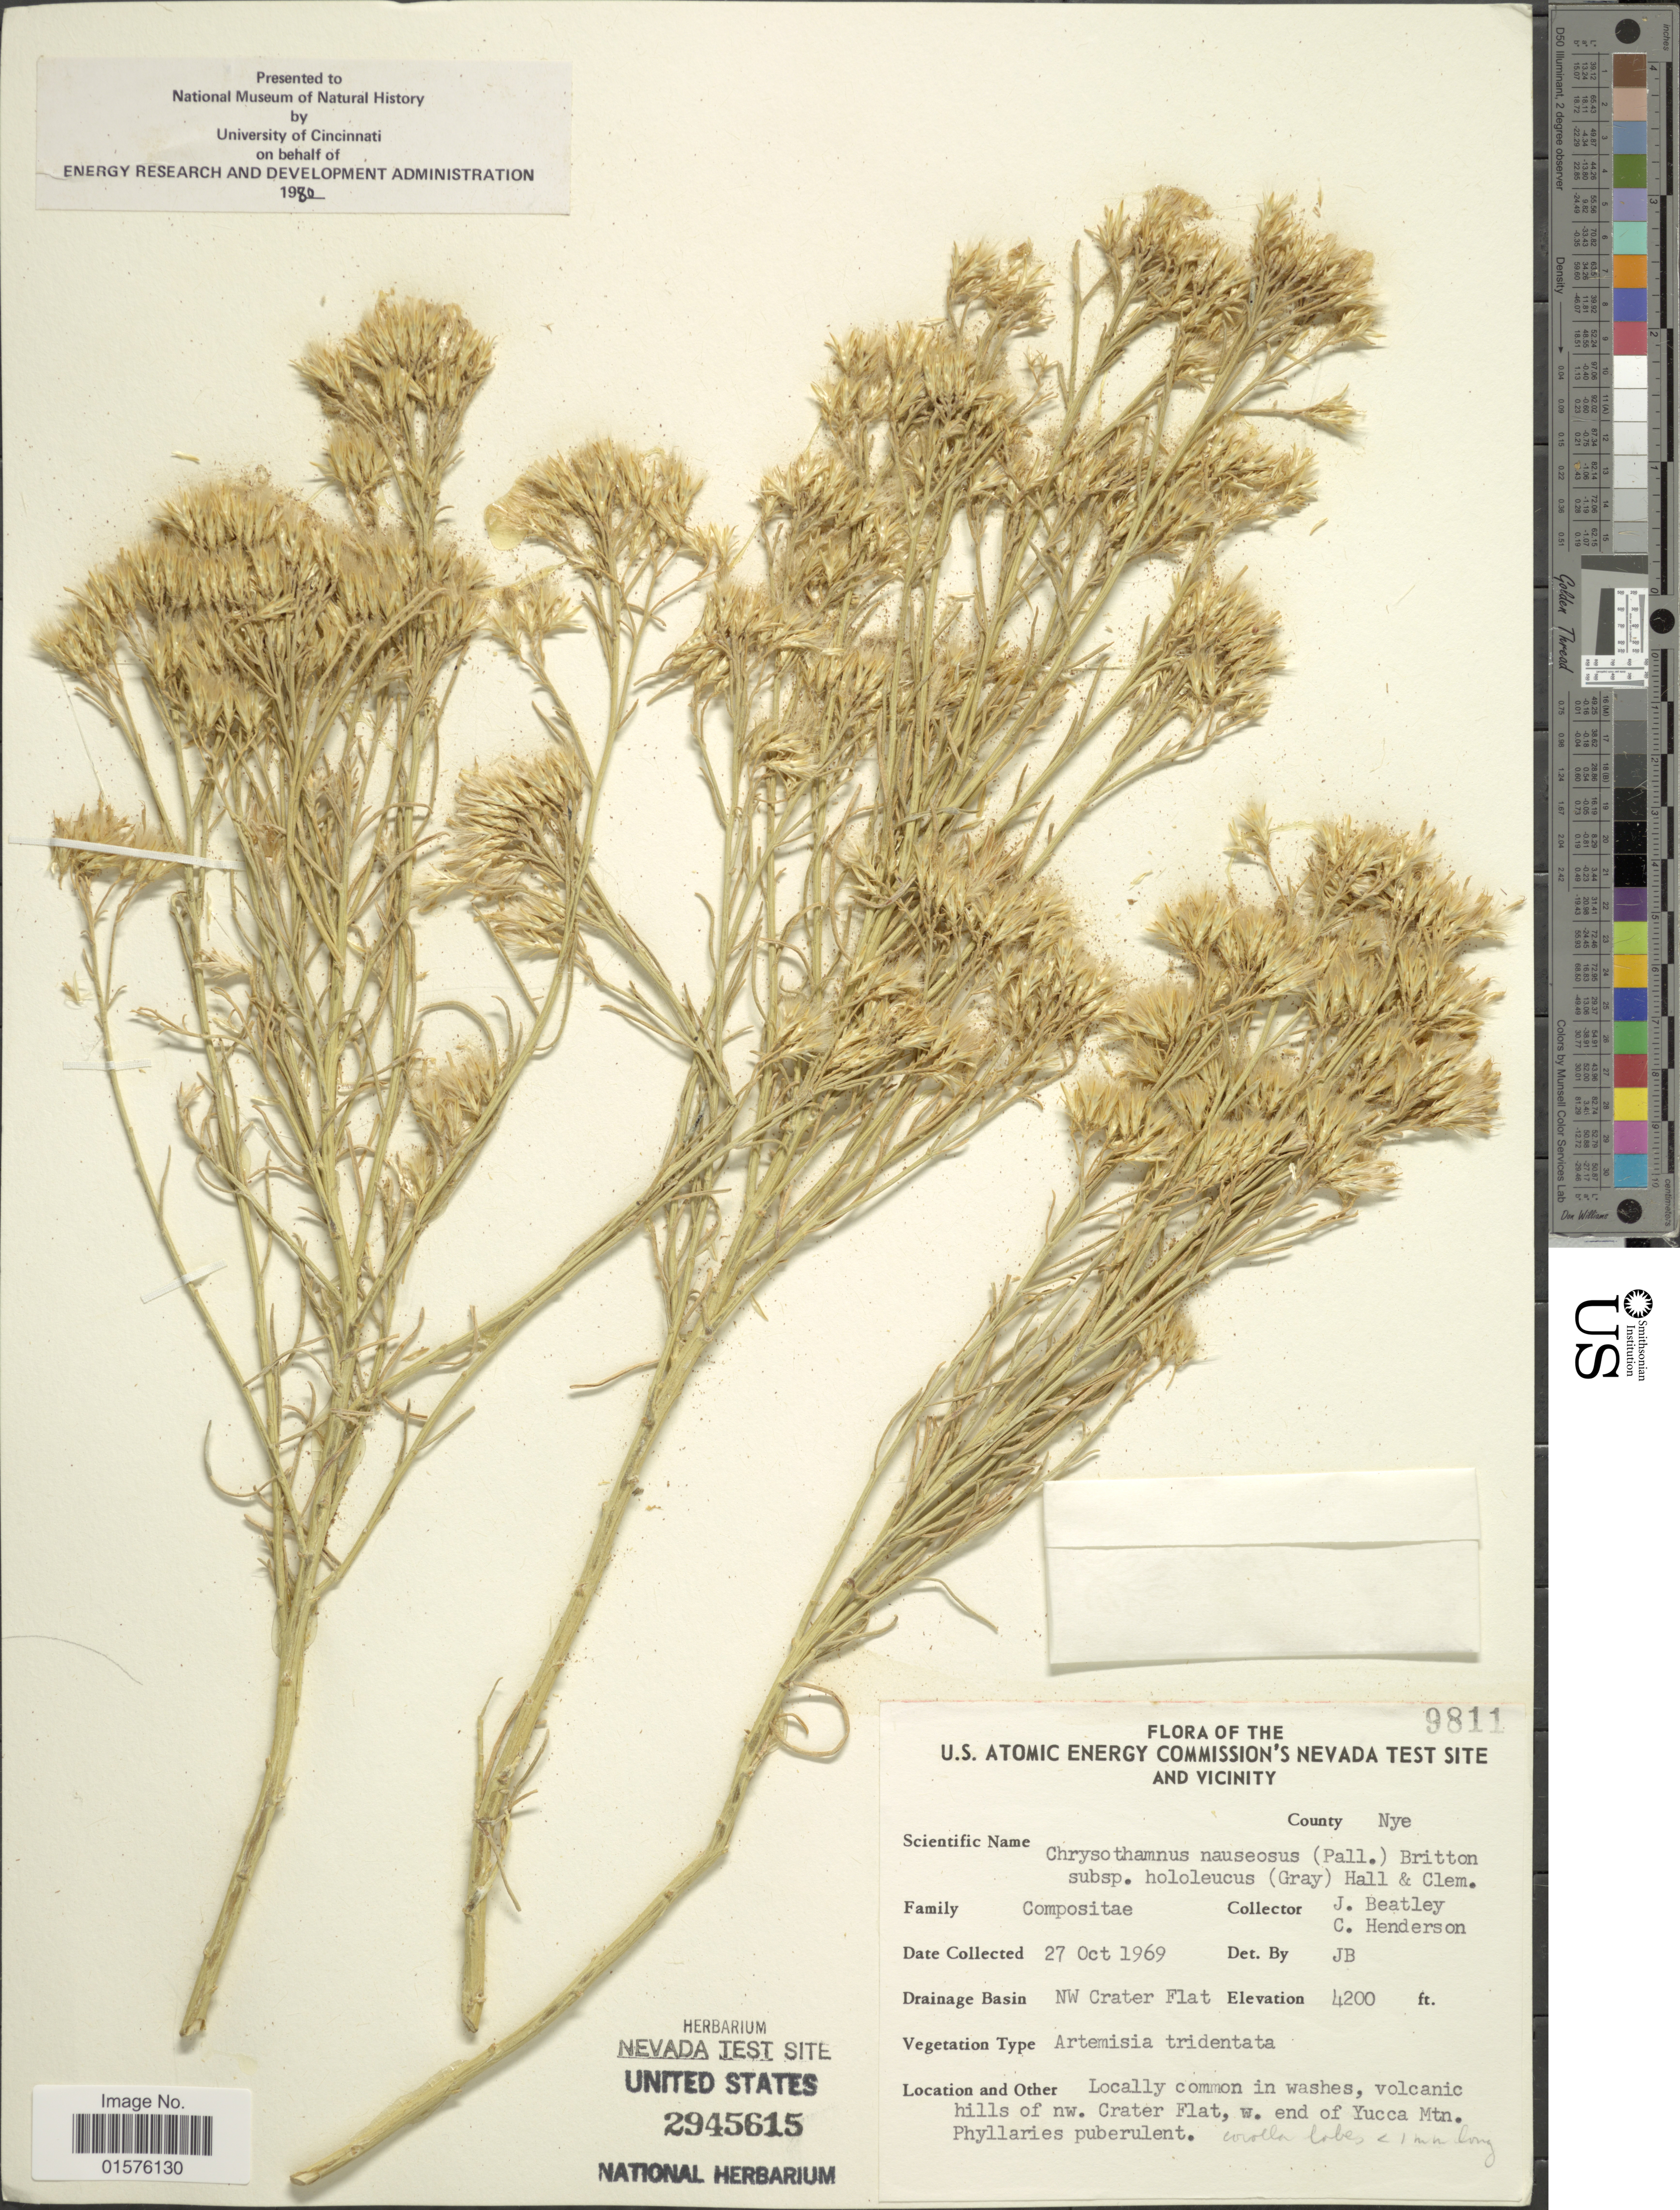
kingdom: Plantae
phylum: Tracheophyta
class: Magnoliopsida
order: Asterales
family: Asteraceae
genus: Ericameria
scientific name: Ericameria nauseosa var. hololeuca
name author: (A. Gray) G.L. Nesom & G.I. Baird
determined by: Urbatsch, Lowell E., Curator (LSU), Louisiana State University (UNITED STATES)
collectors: J. C. Beatley & C. Henderson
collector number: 9811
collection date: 1969-10-27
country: United States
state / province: Nevada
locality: The U.S. Atomic Energy Commision's Nevada test site and vicinity, County: Nye, volcanic hills of nw, Crater Flat, w. end of Yucca Mtn. Drainage basin: NW Crater Flat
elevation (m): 1280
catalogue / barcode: US 2945615